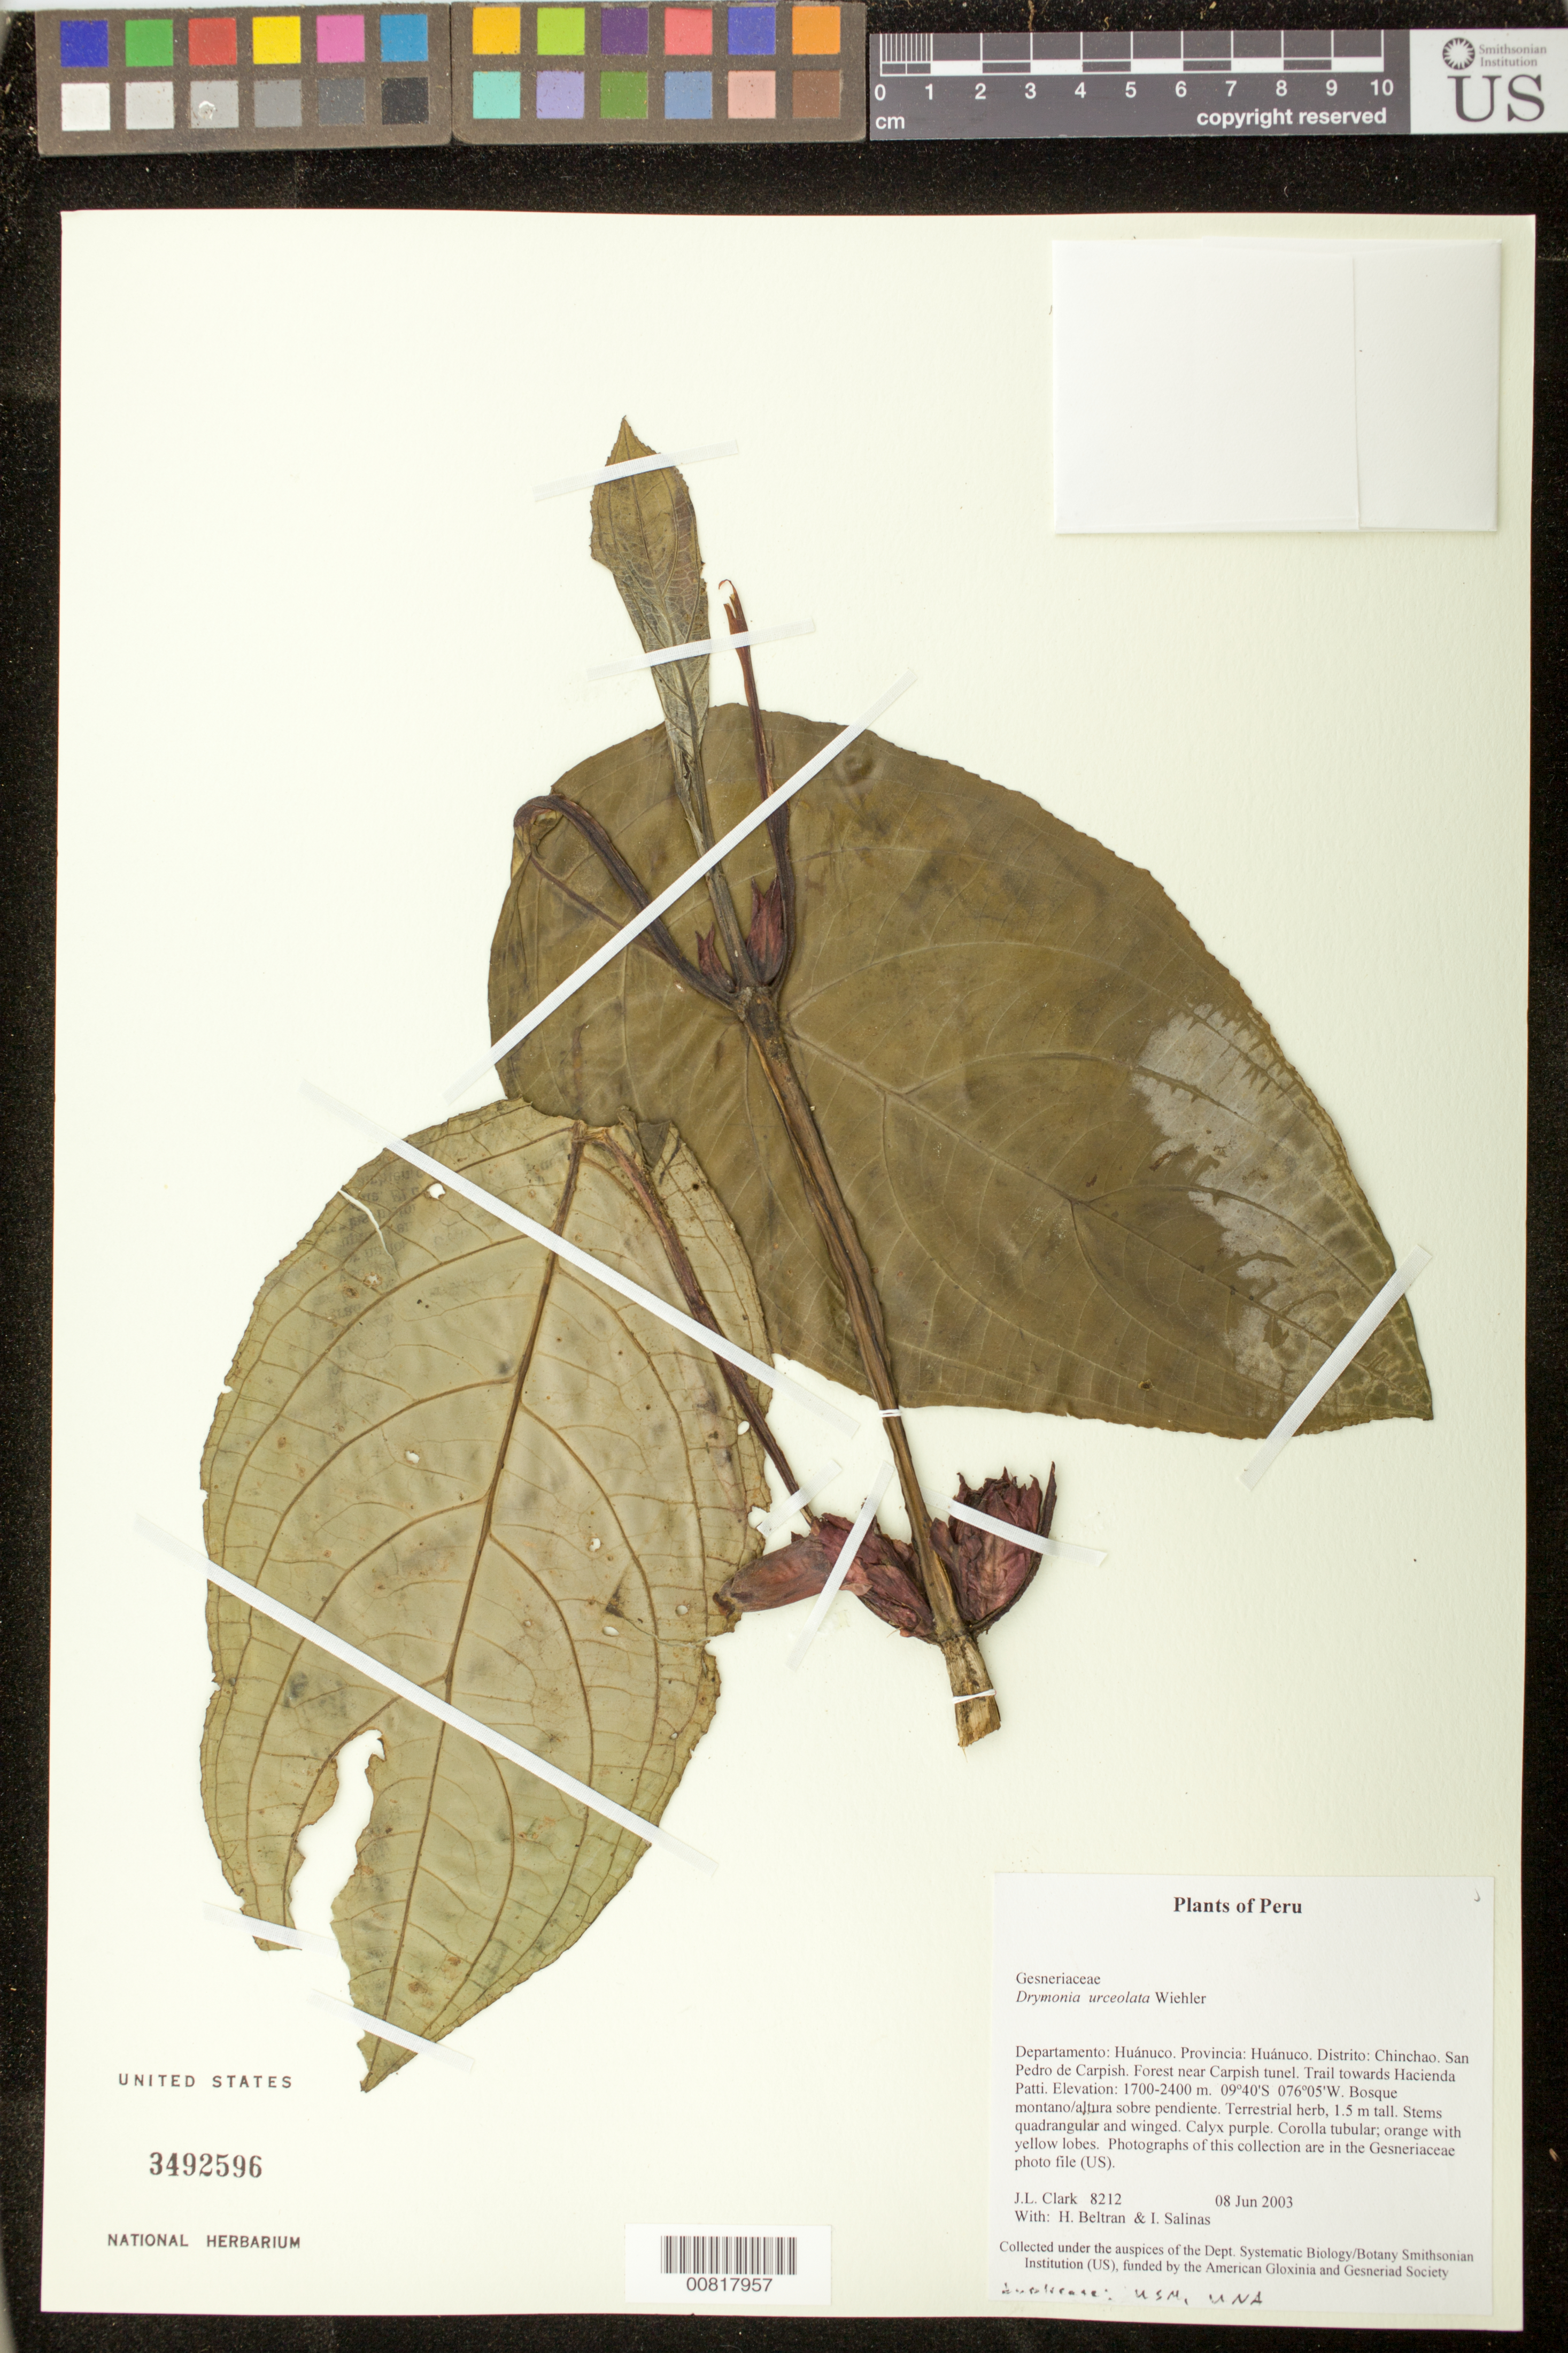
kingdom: Plantae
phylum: Tracheophyta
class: Magnoliopsida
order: Lamiales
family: Gesneriaceae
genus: Drymonia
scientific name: Drymonia urceolata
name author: Wiehler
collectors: J. L. Clark, H. Beltran & I. Salinas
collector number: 8212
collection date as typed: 08 Jun 2003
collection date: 2003-06-08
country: Peru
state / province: Huánuco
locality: Huánuco. Distrito: Chinchao. San Pedro de Carpish. Forest near Carpish tunel. Trail towards Hacienda Patti.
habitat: Bosque montano/altura sobre pendiente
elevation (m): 1700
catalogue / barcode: US 3492596